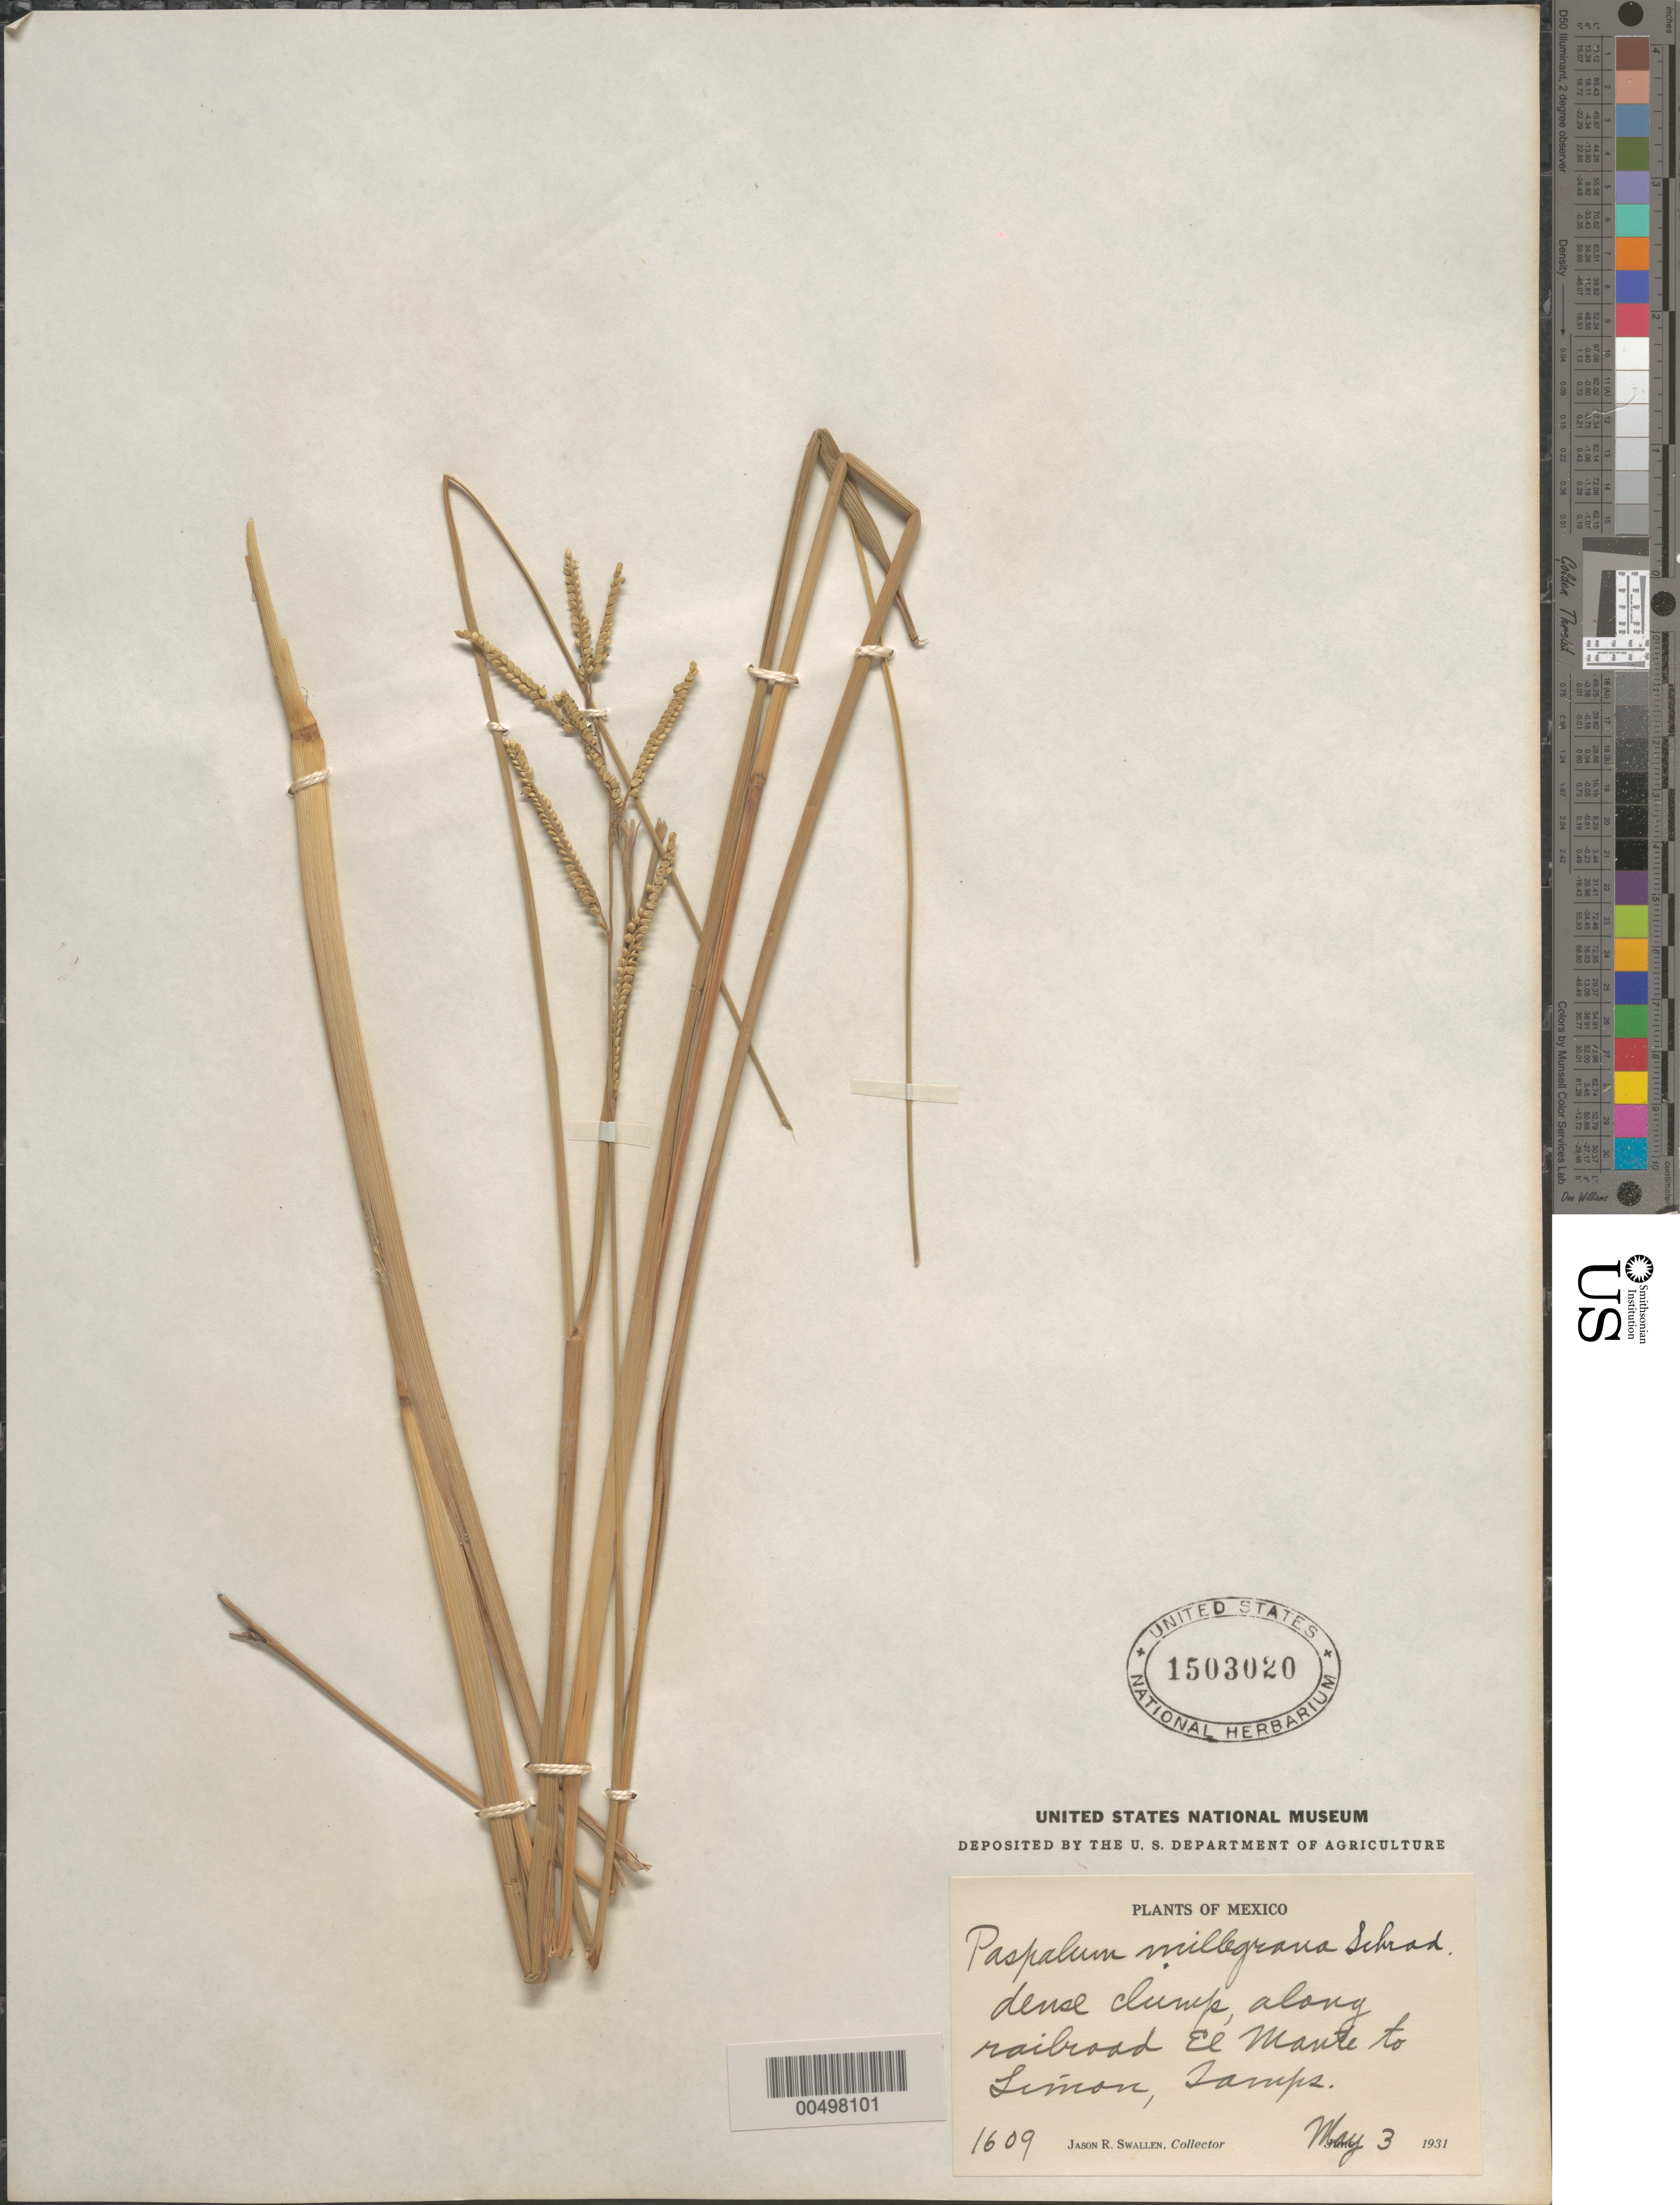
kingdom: Plantae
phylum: Tracheophyta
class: Liliopsida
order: Poales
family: Poaceae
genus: Paspalum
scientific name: Paspalum millegrana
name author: Schrad.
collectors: J. R. Swallen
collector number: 1609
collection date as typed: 3 May 1931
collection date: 1931-05-03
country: Mexico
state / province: Tamaulipas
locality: El Monte to L¡mon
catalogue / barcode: US 1503020